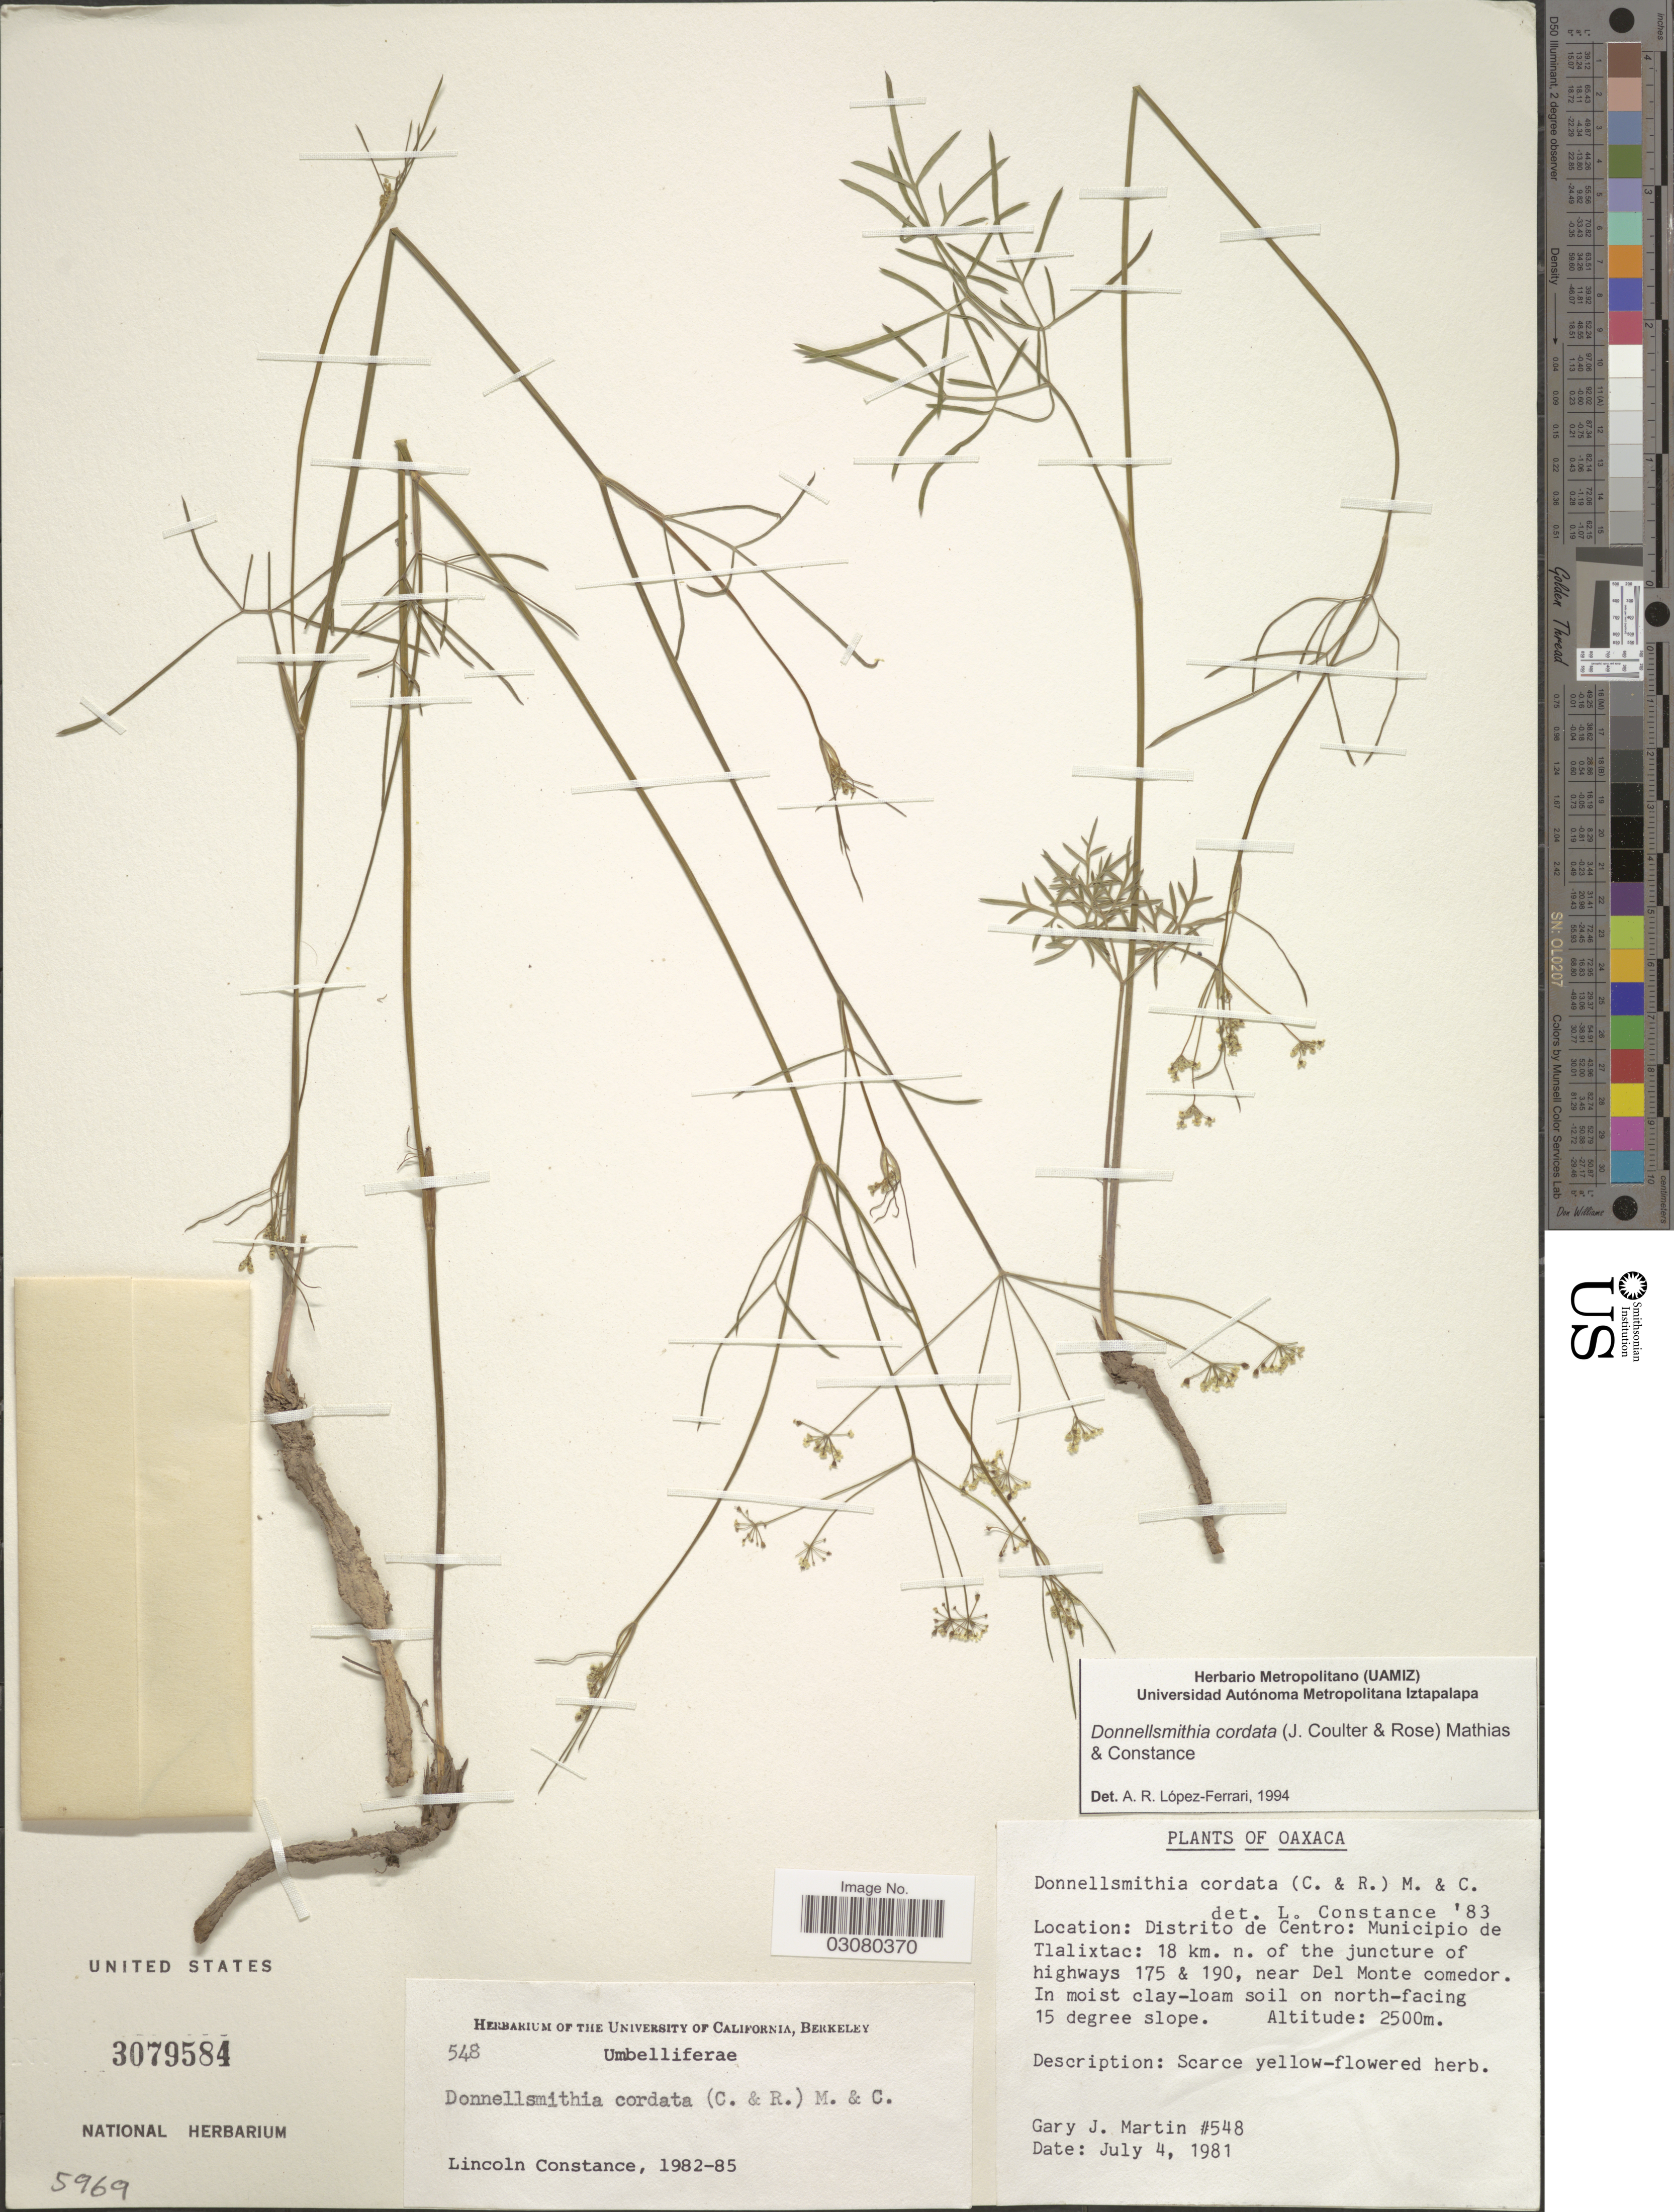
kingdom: Plantae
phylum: Tracheophyta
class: Magnoliopsida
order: Apiales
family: Apiaceae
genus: Donnellsmithia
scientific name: Donnellsmithia cordata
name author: (J.M. Coult. & Rose) Mathias & Constance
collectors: G. J. Martin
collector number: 548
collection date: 1981-07-04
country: Mexico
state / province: Oaxaca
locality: Distrito de Centro: Municipio de Tlalixtac: 18 km. n. of the juncture of highways 175 & 190, near Del Monte comedor. In moist clay-loam soil on north-facing 15 degree slope.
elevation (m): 2500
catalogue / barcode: US 3079584